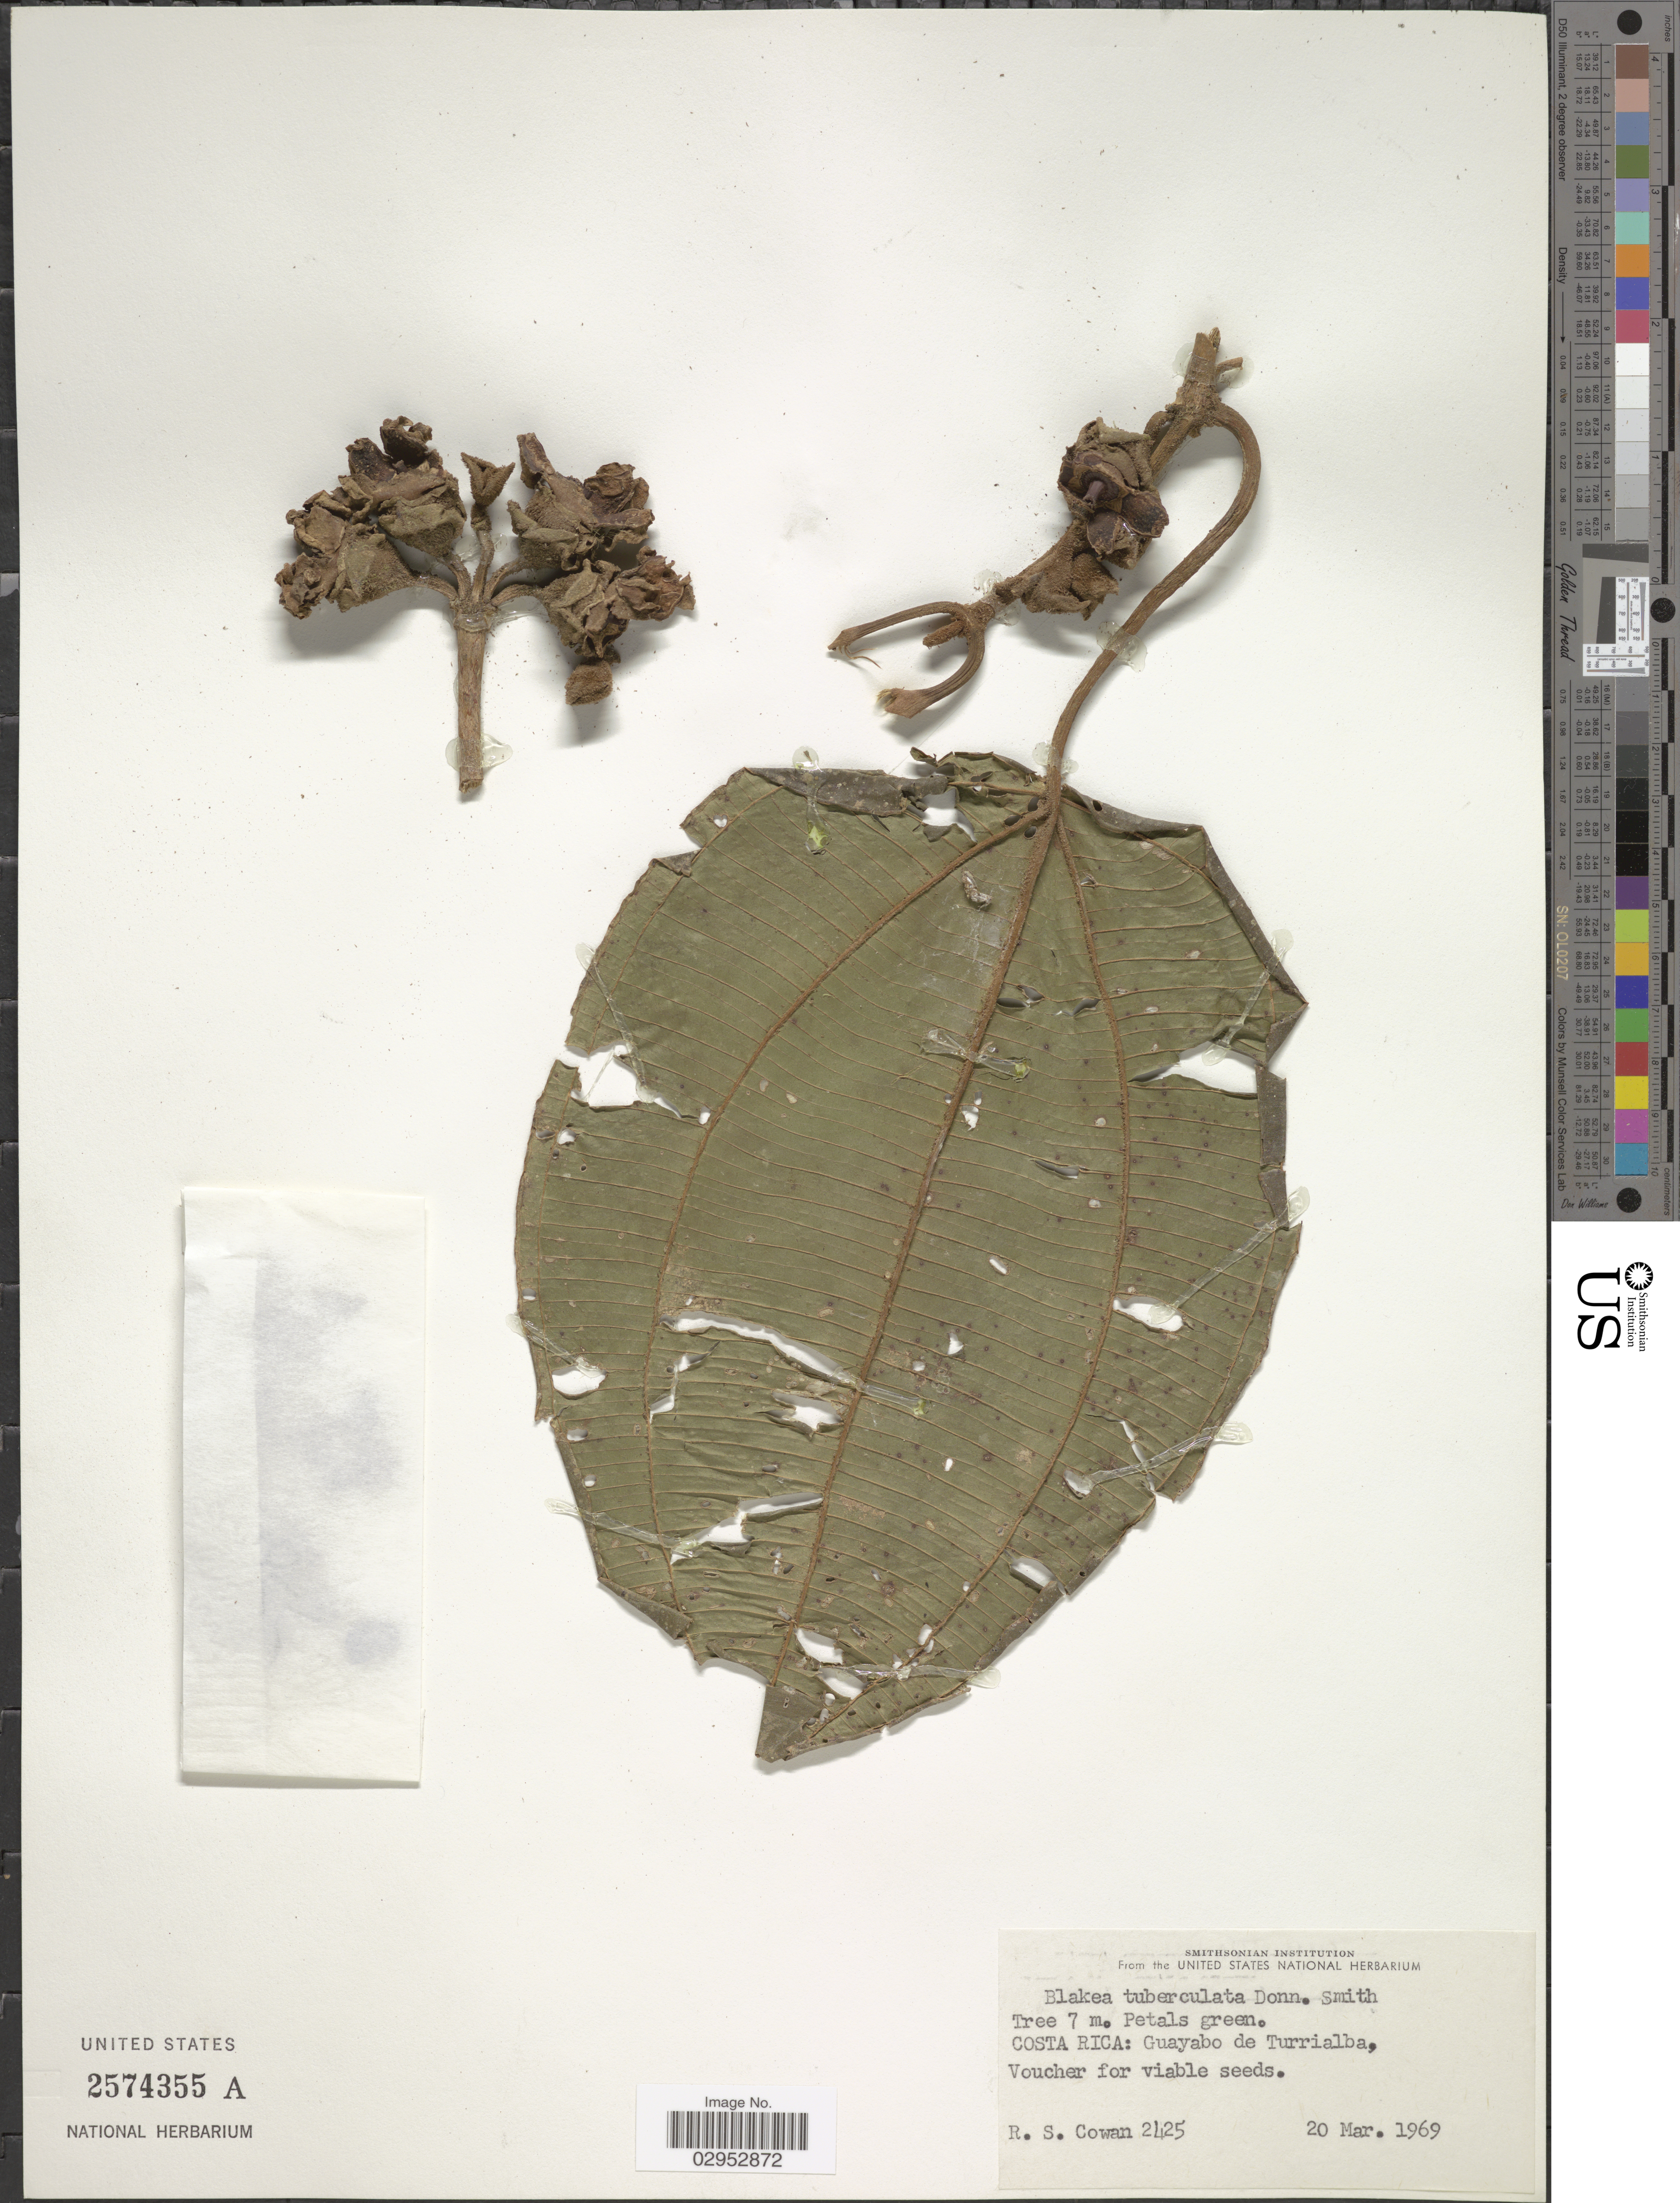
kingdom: Plantae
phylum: Tracheophyta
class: Magnoliopsida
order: Myrtales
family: Melastomataceae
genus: Blakea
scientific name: Blakea tuberculata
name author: Donn. Sm.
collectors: R. S. Cowan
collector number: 2425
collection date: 1969-03-20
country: Costa Rica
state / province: Cartago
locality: Guayabo de Turrialba.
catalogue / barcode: US 2574355A